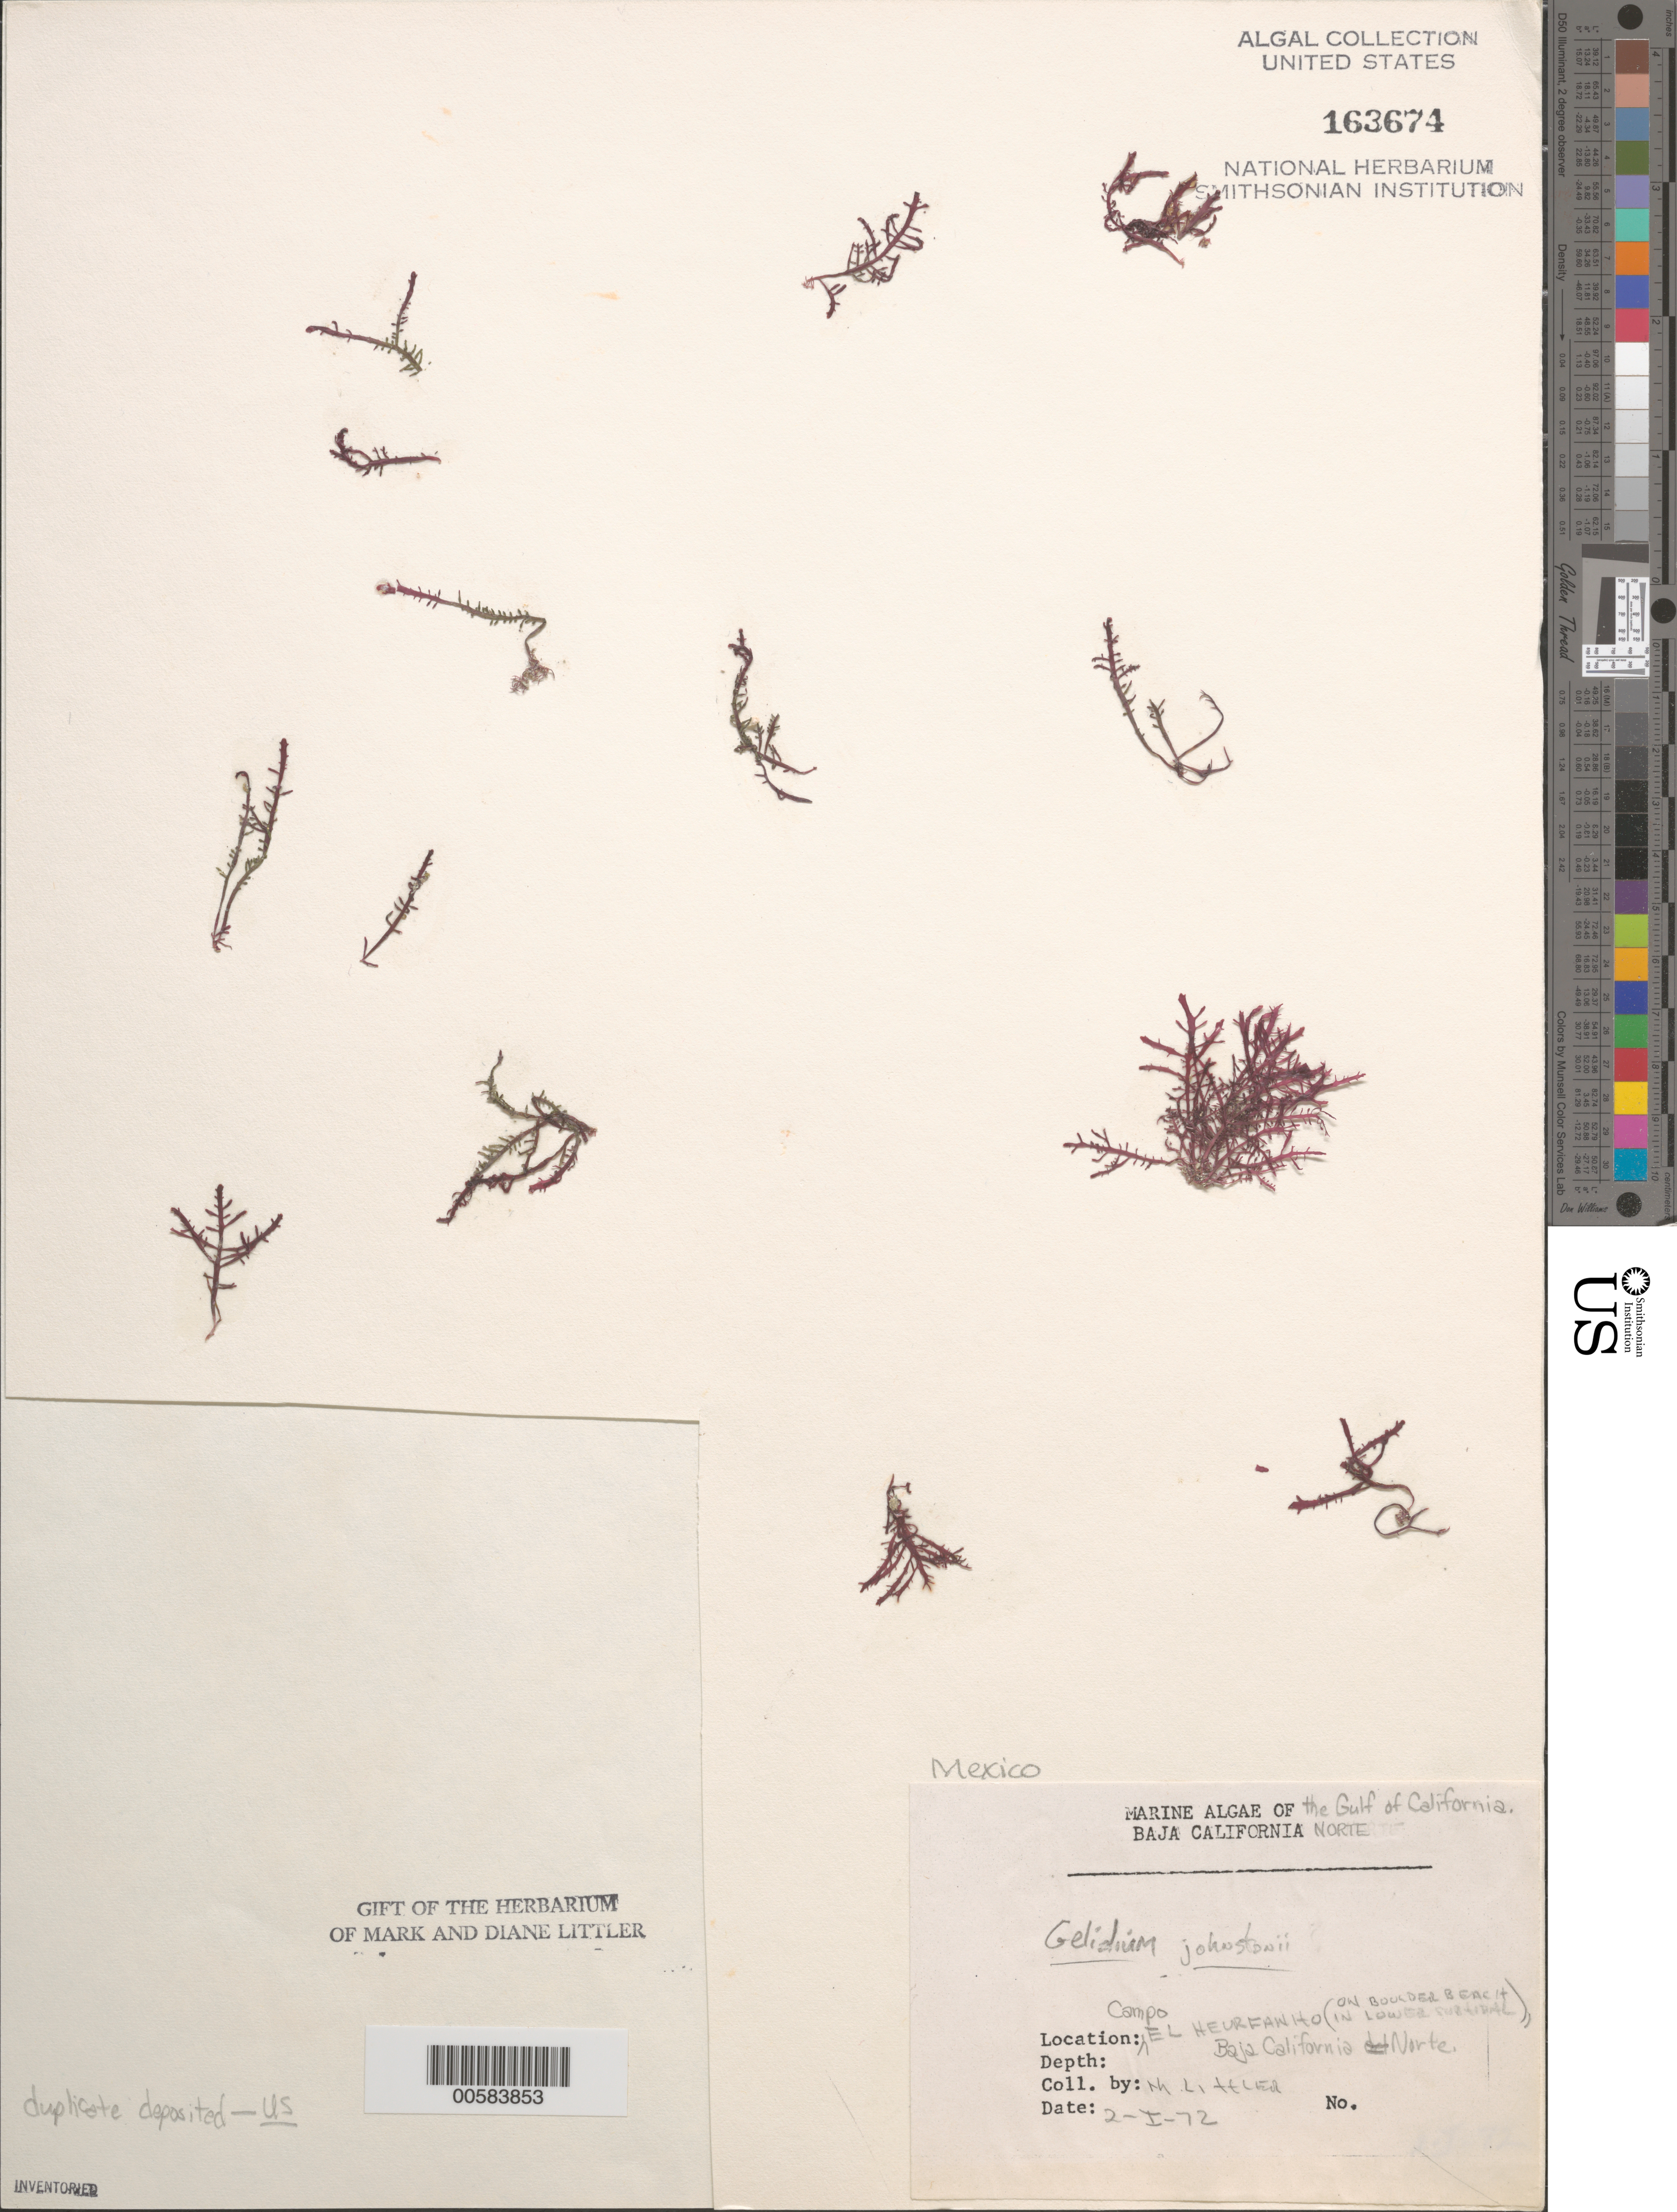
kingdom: Plantae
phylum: Rhodophyta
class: Florideophyceae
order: Gelidiales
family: Gelidiaceae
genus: Gelidium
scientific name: Gelidium johnstonii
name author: Setchell & N.L. Gardner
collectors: M. M. Littler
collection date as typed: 02 Jan 1972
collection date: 1972-01-02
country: Mexico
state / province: Baja California Norte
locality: Campo El Heurfanito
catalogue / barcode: US 163674